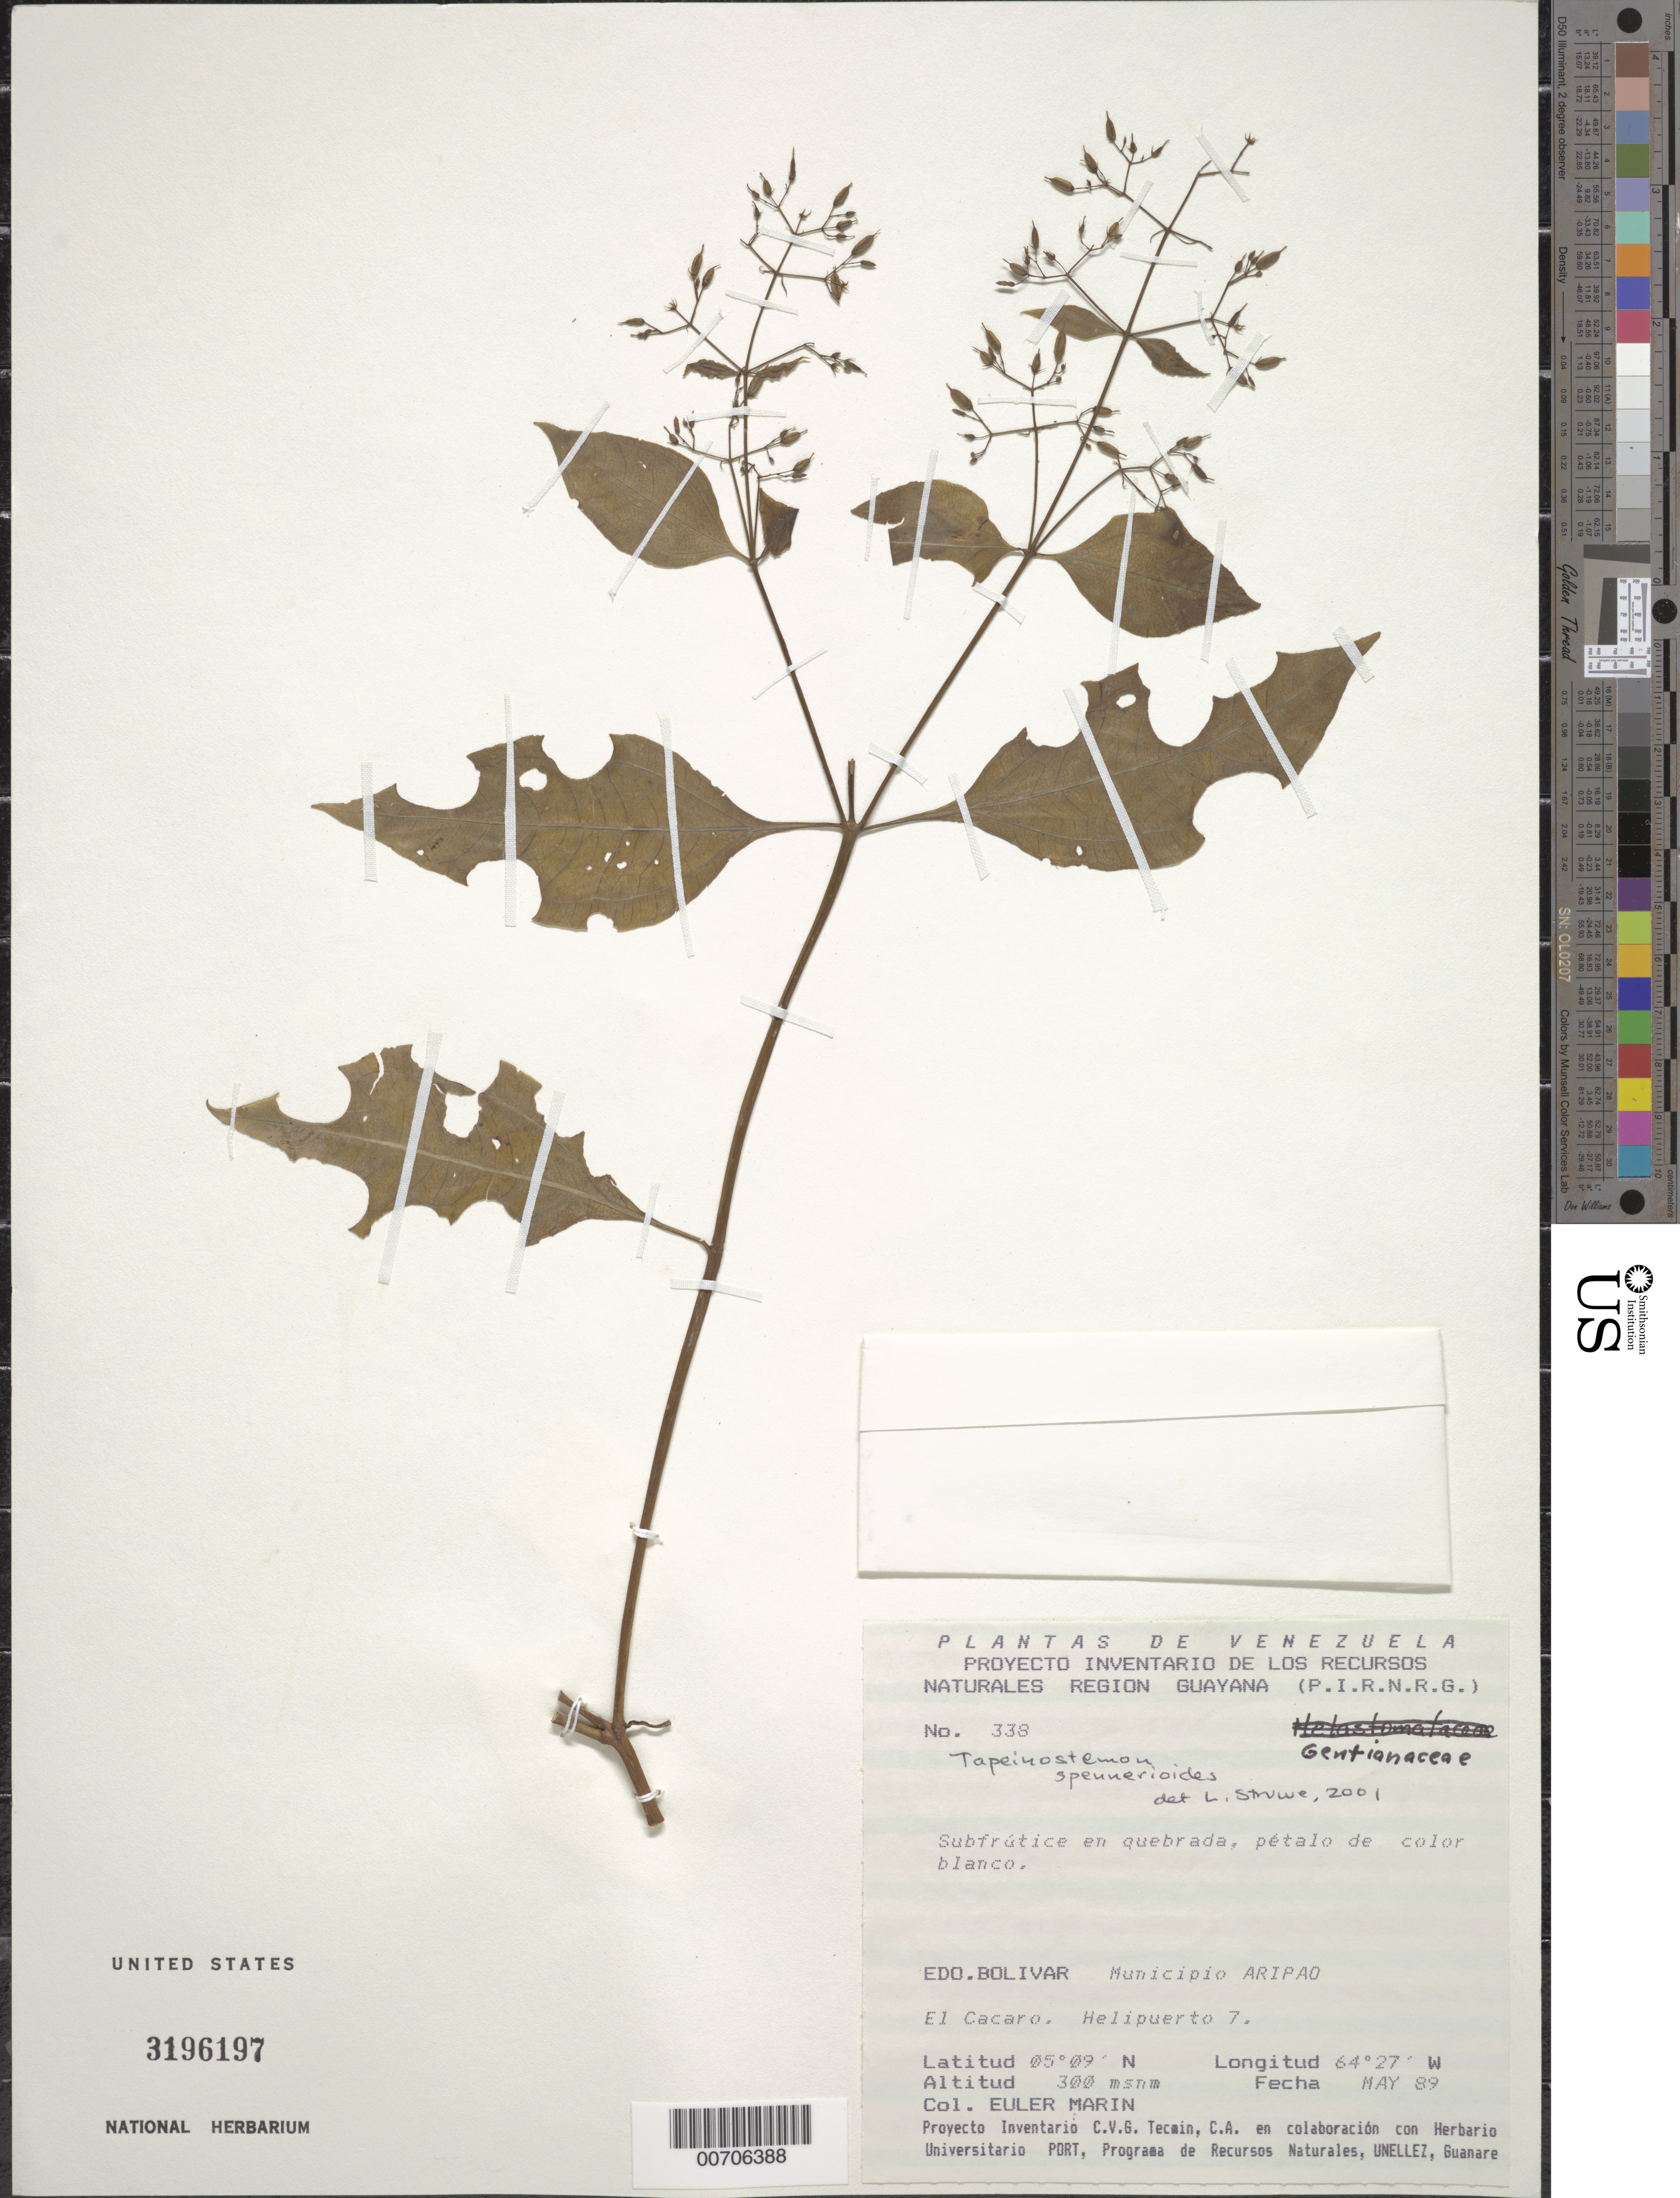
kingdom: Plantae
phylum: Tracheophyta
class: Magnoliopsida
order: Gentianales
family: Gentianaceae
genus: Tapeinostemon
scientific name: Tapeinostemon spenneroides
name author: Benth.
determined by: Struwe, L.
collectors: E. Marin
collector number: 338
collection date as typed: May-89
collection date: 1989-05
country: Venezuela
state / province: Bolívar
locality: Mun. Aripao, El Cacaro, Helipuerto 7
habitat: Quebrada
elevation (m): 300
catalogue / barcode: US 3196197